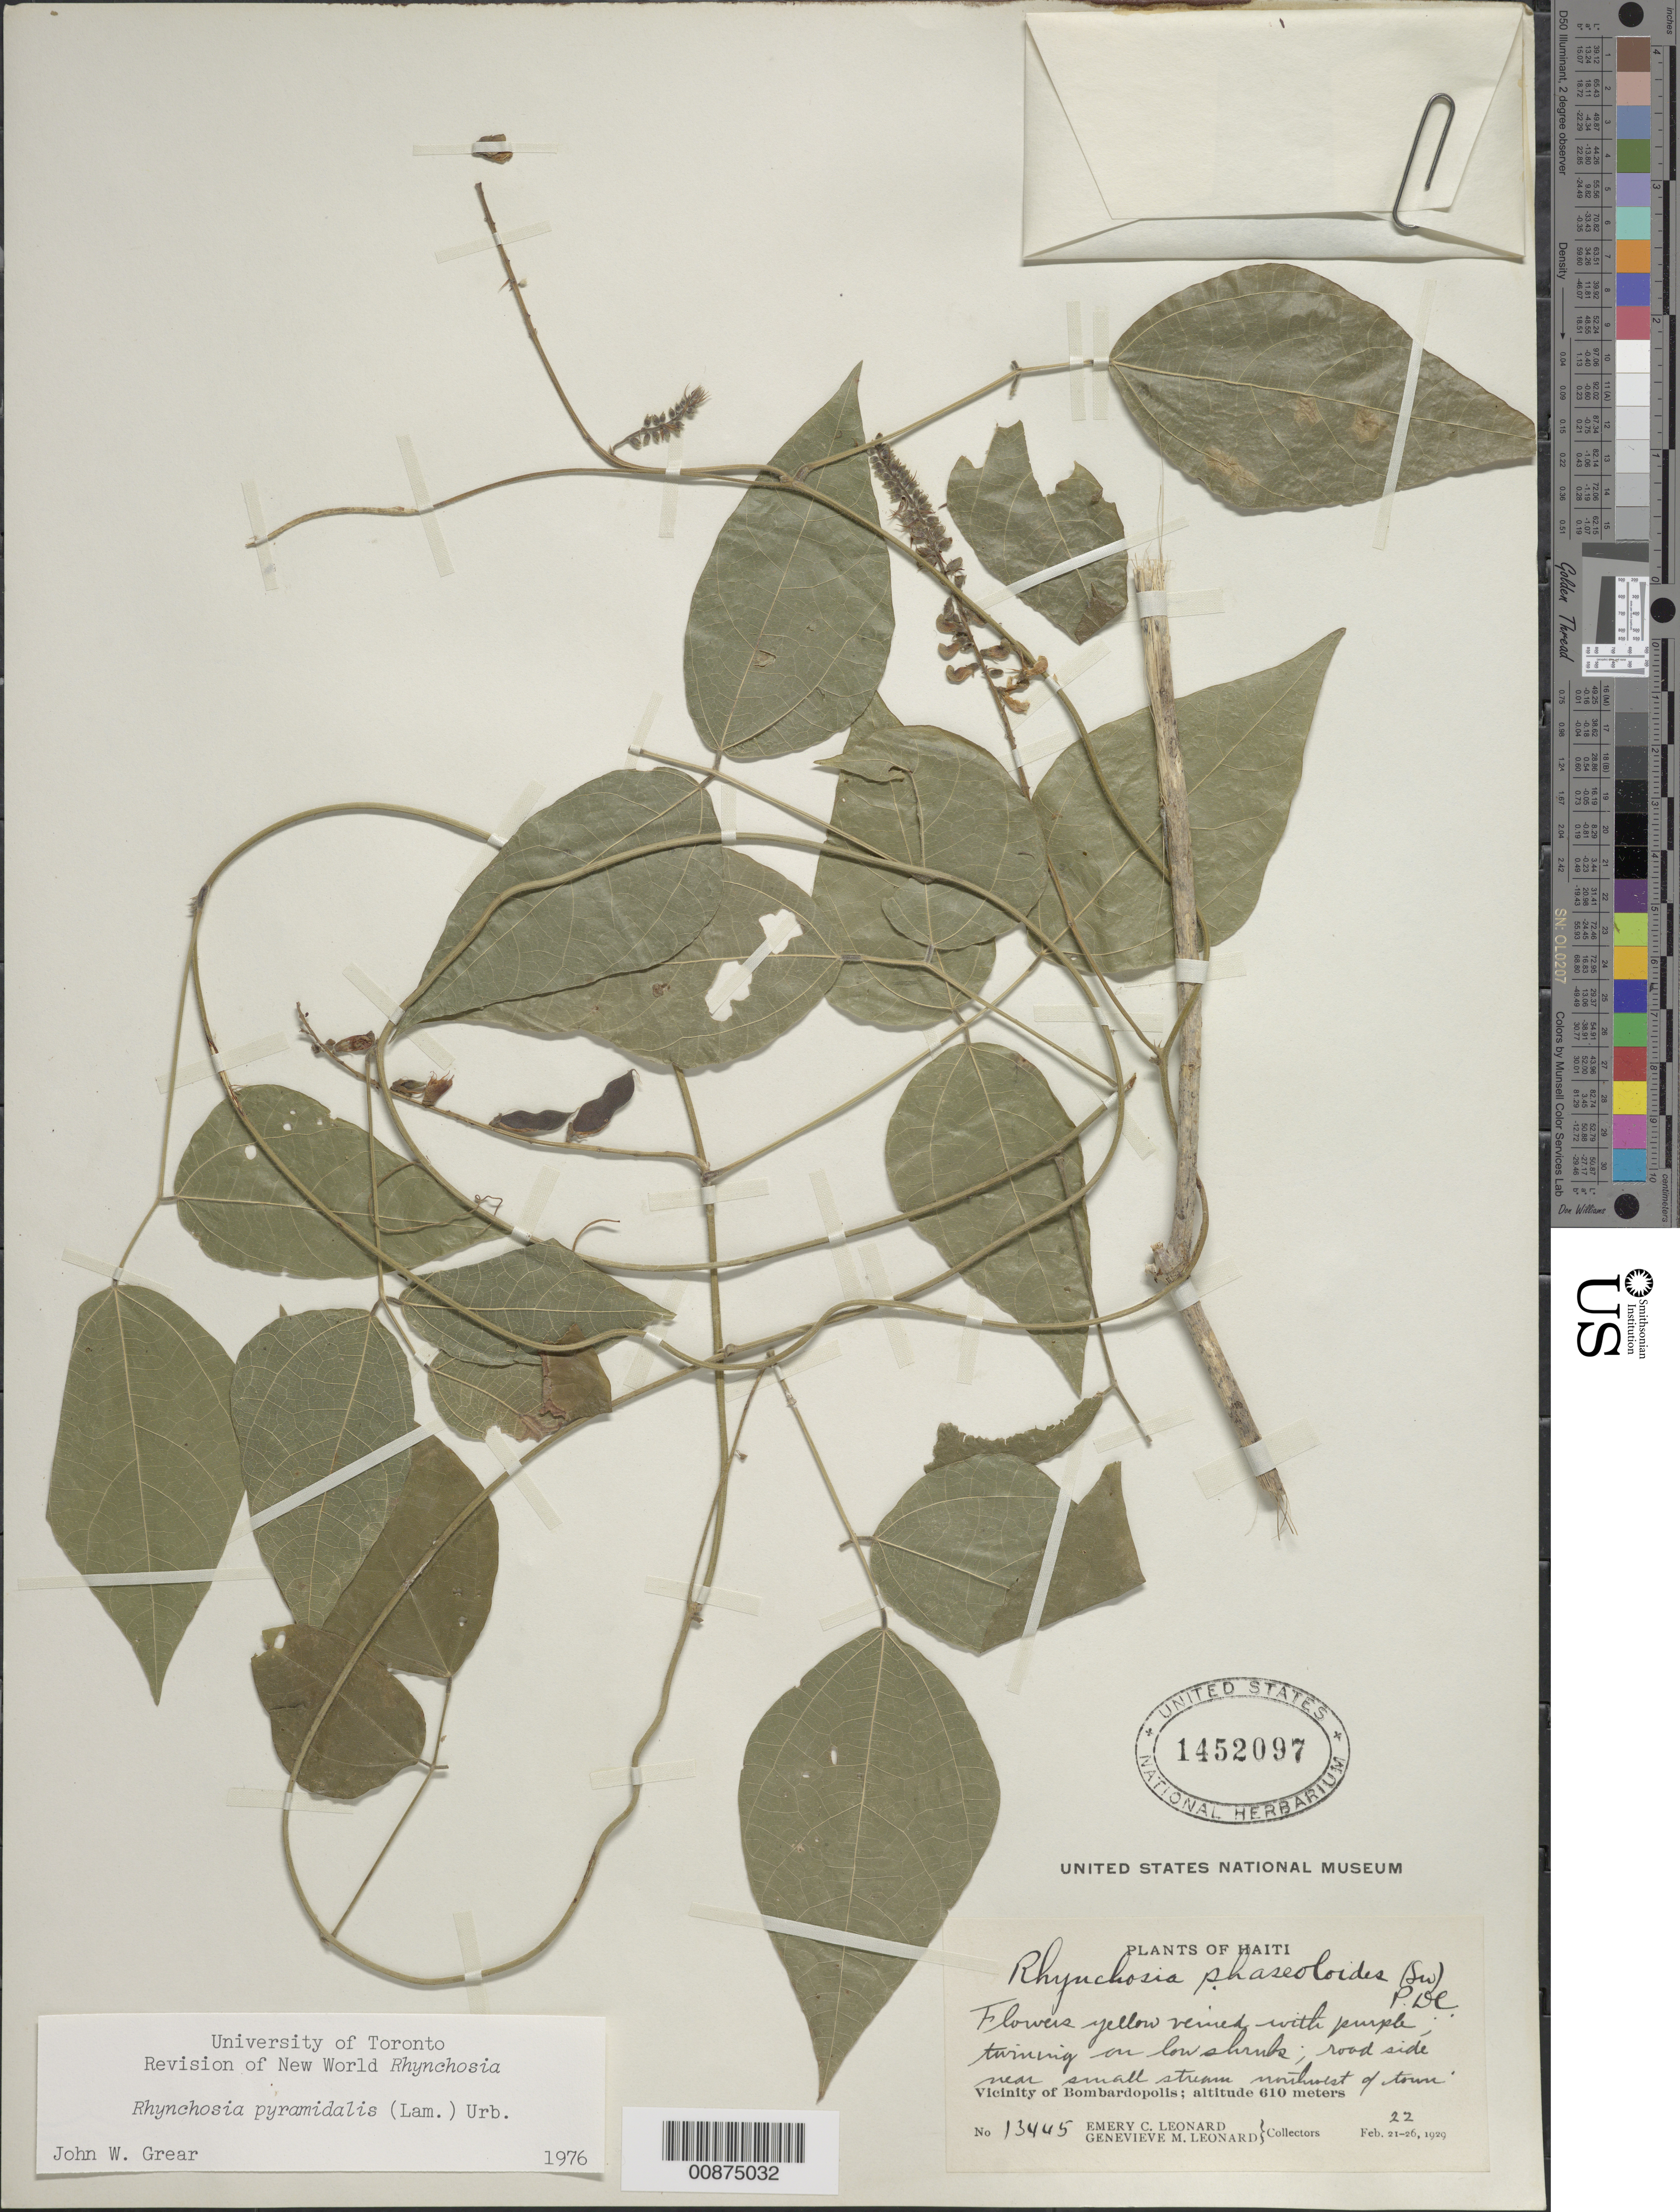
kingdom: Plantae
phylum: Tracheophyta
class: Magnoliopsida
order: Fabales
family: Fabaceae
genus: Rhynchosia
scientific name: Rhynchosia pyramidalis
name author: (Lam.) Urb.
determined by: Grear, J. W., Jr.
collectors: E. C. Leonard & G. M. Leonard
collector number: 13445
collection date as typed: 22 Feb 1929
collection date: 1929-02-22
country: Haiti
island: Hispaniola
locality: Vicinity of Bombardopolis; near small stream northwest of town.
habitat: Twining on low shrubs; road side near small stream.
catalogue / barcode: US 1452097